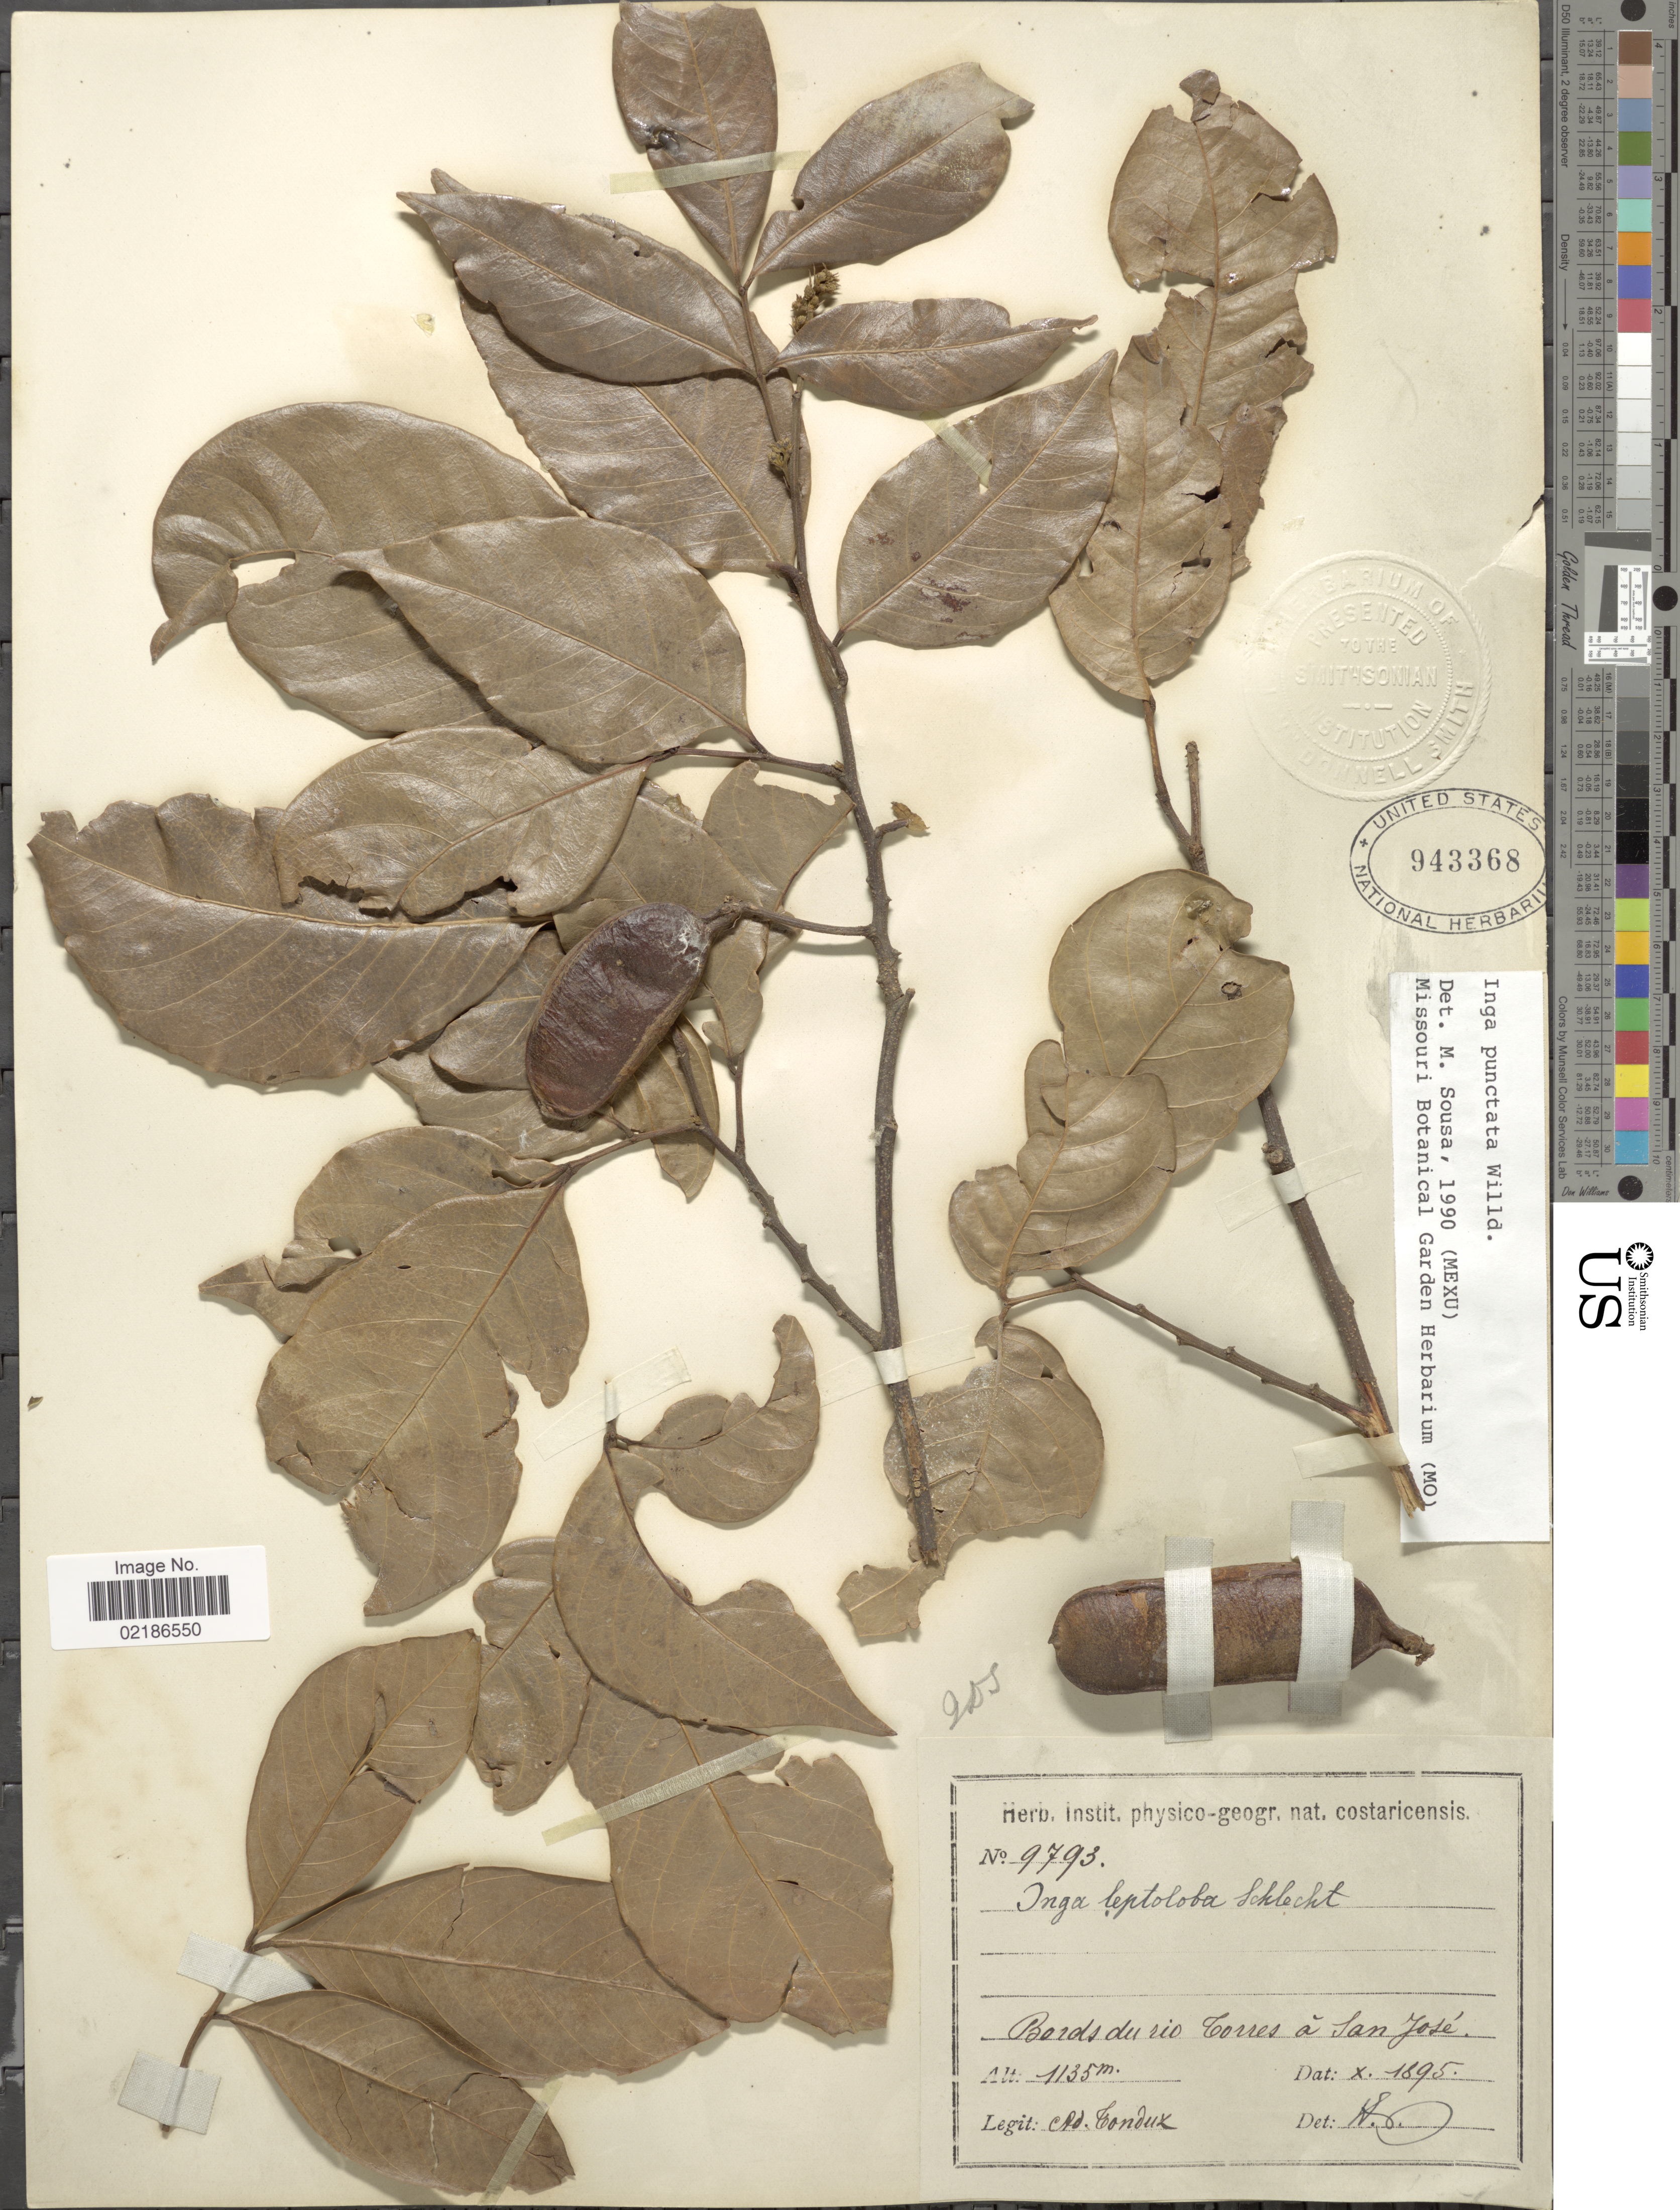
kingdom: Plantae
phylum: Tracheophyta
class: Magnoliopsida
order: Fabales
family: Fabaceae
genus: Inga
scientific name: Inga punctata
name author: Willd.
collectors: A. Tonduz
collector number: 9793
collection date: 1895-10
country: Costa Rica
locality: Bords du Rio Torres a San Jose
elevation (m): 1135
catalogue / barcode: US 943368